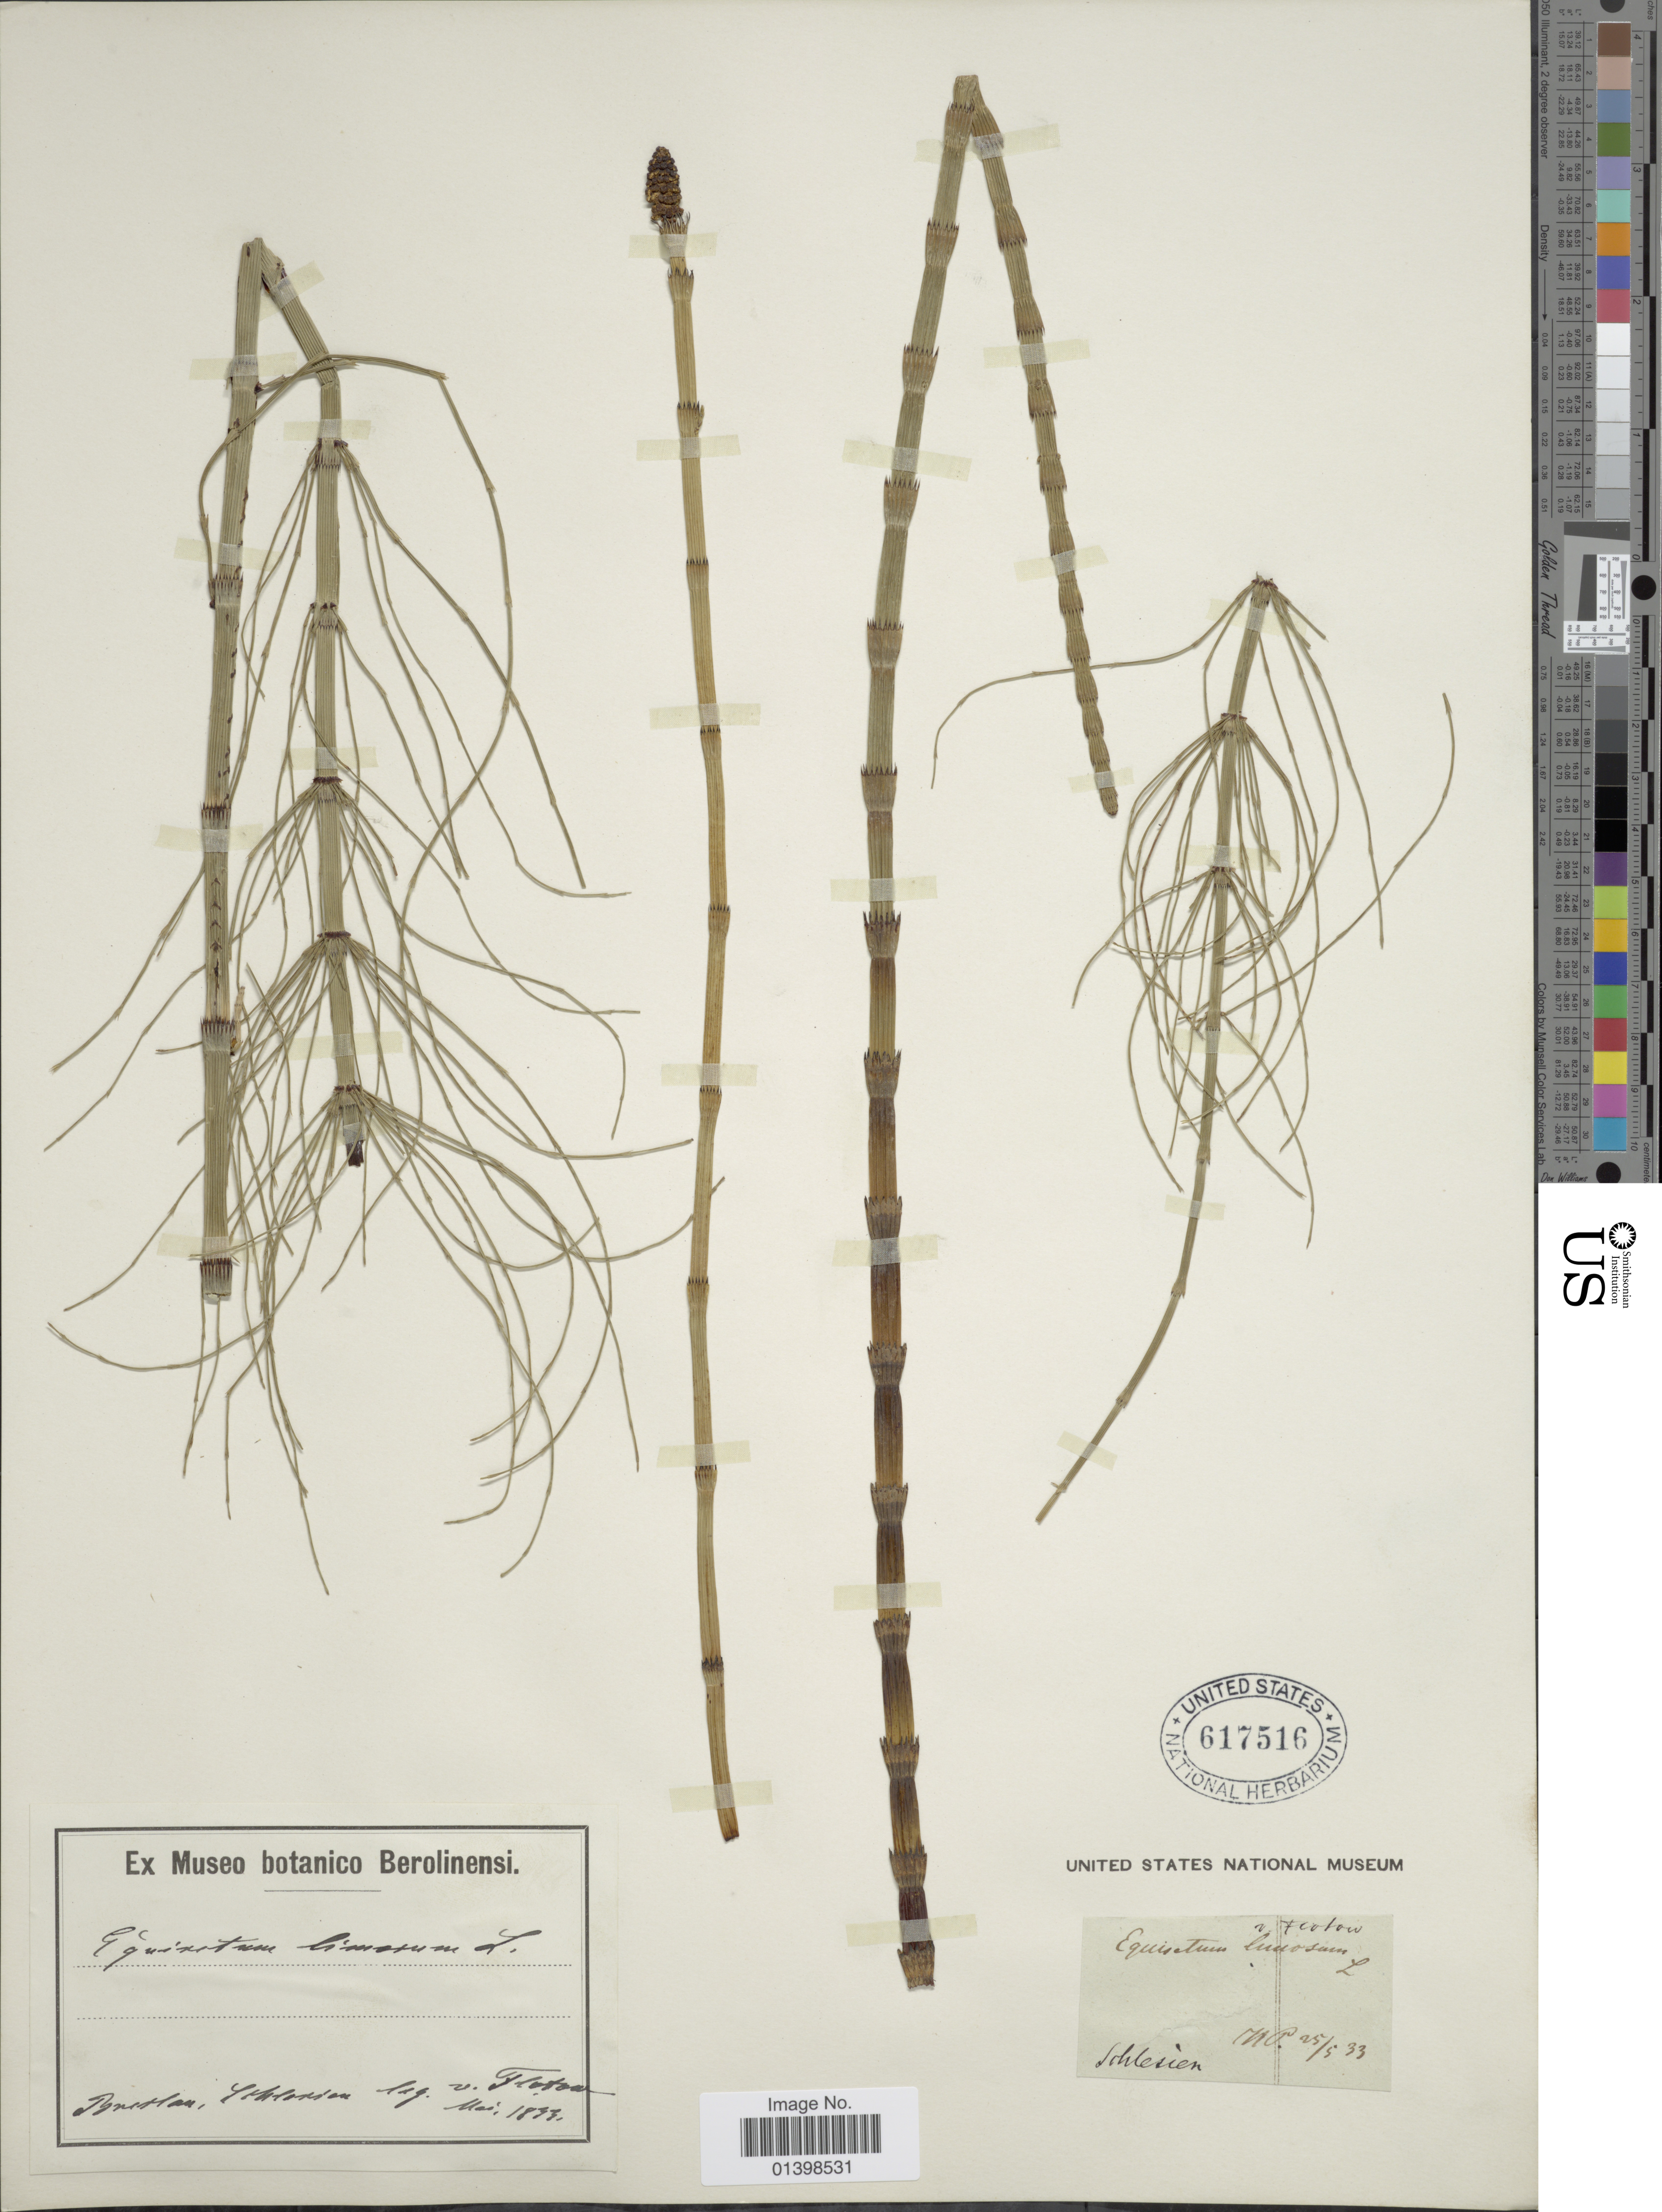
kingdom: Plantae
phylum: Tracheophyta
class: Polypodiopsida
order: Equisetales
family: Equisetaceae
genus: Equisetum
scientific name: Equisetum fluviatile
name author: L.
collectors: Flotow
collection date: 1833-05-25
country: Poland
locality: Breslau, Schlesien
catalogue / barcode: US 617516